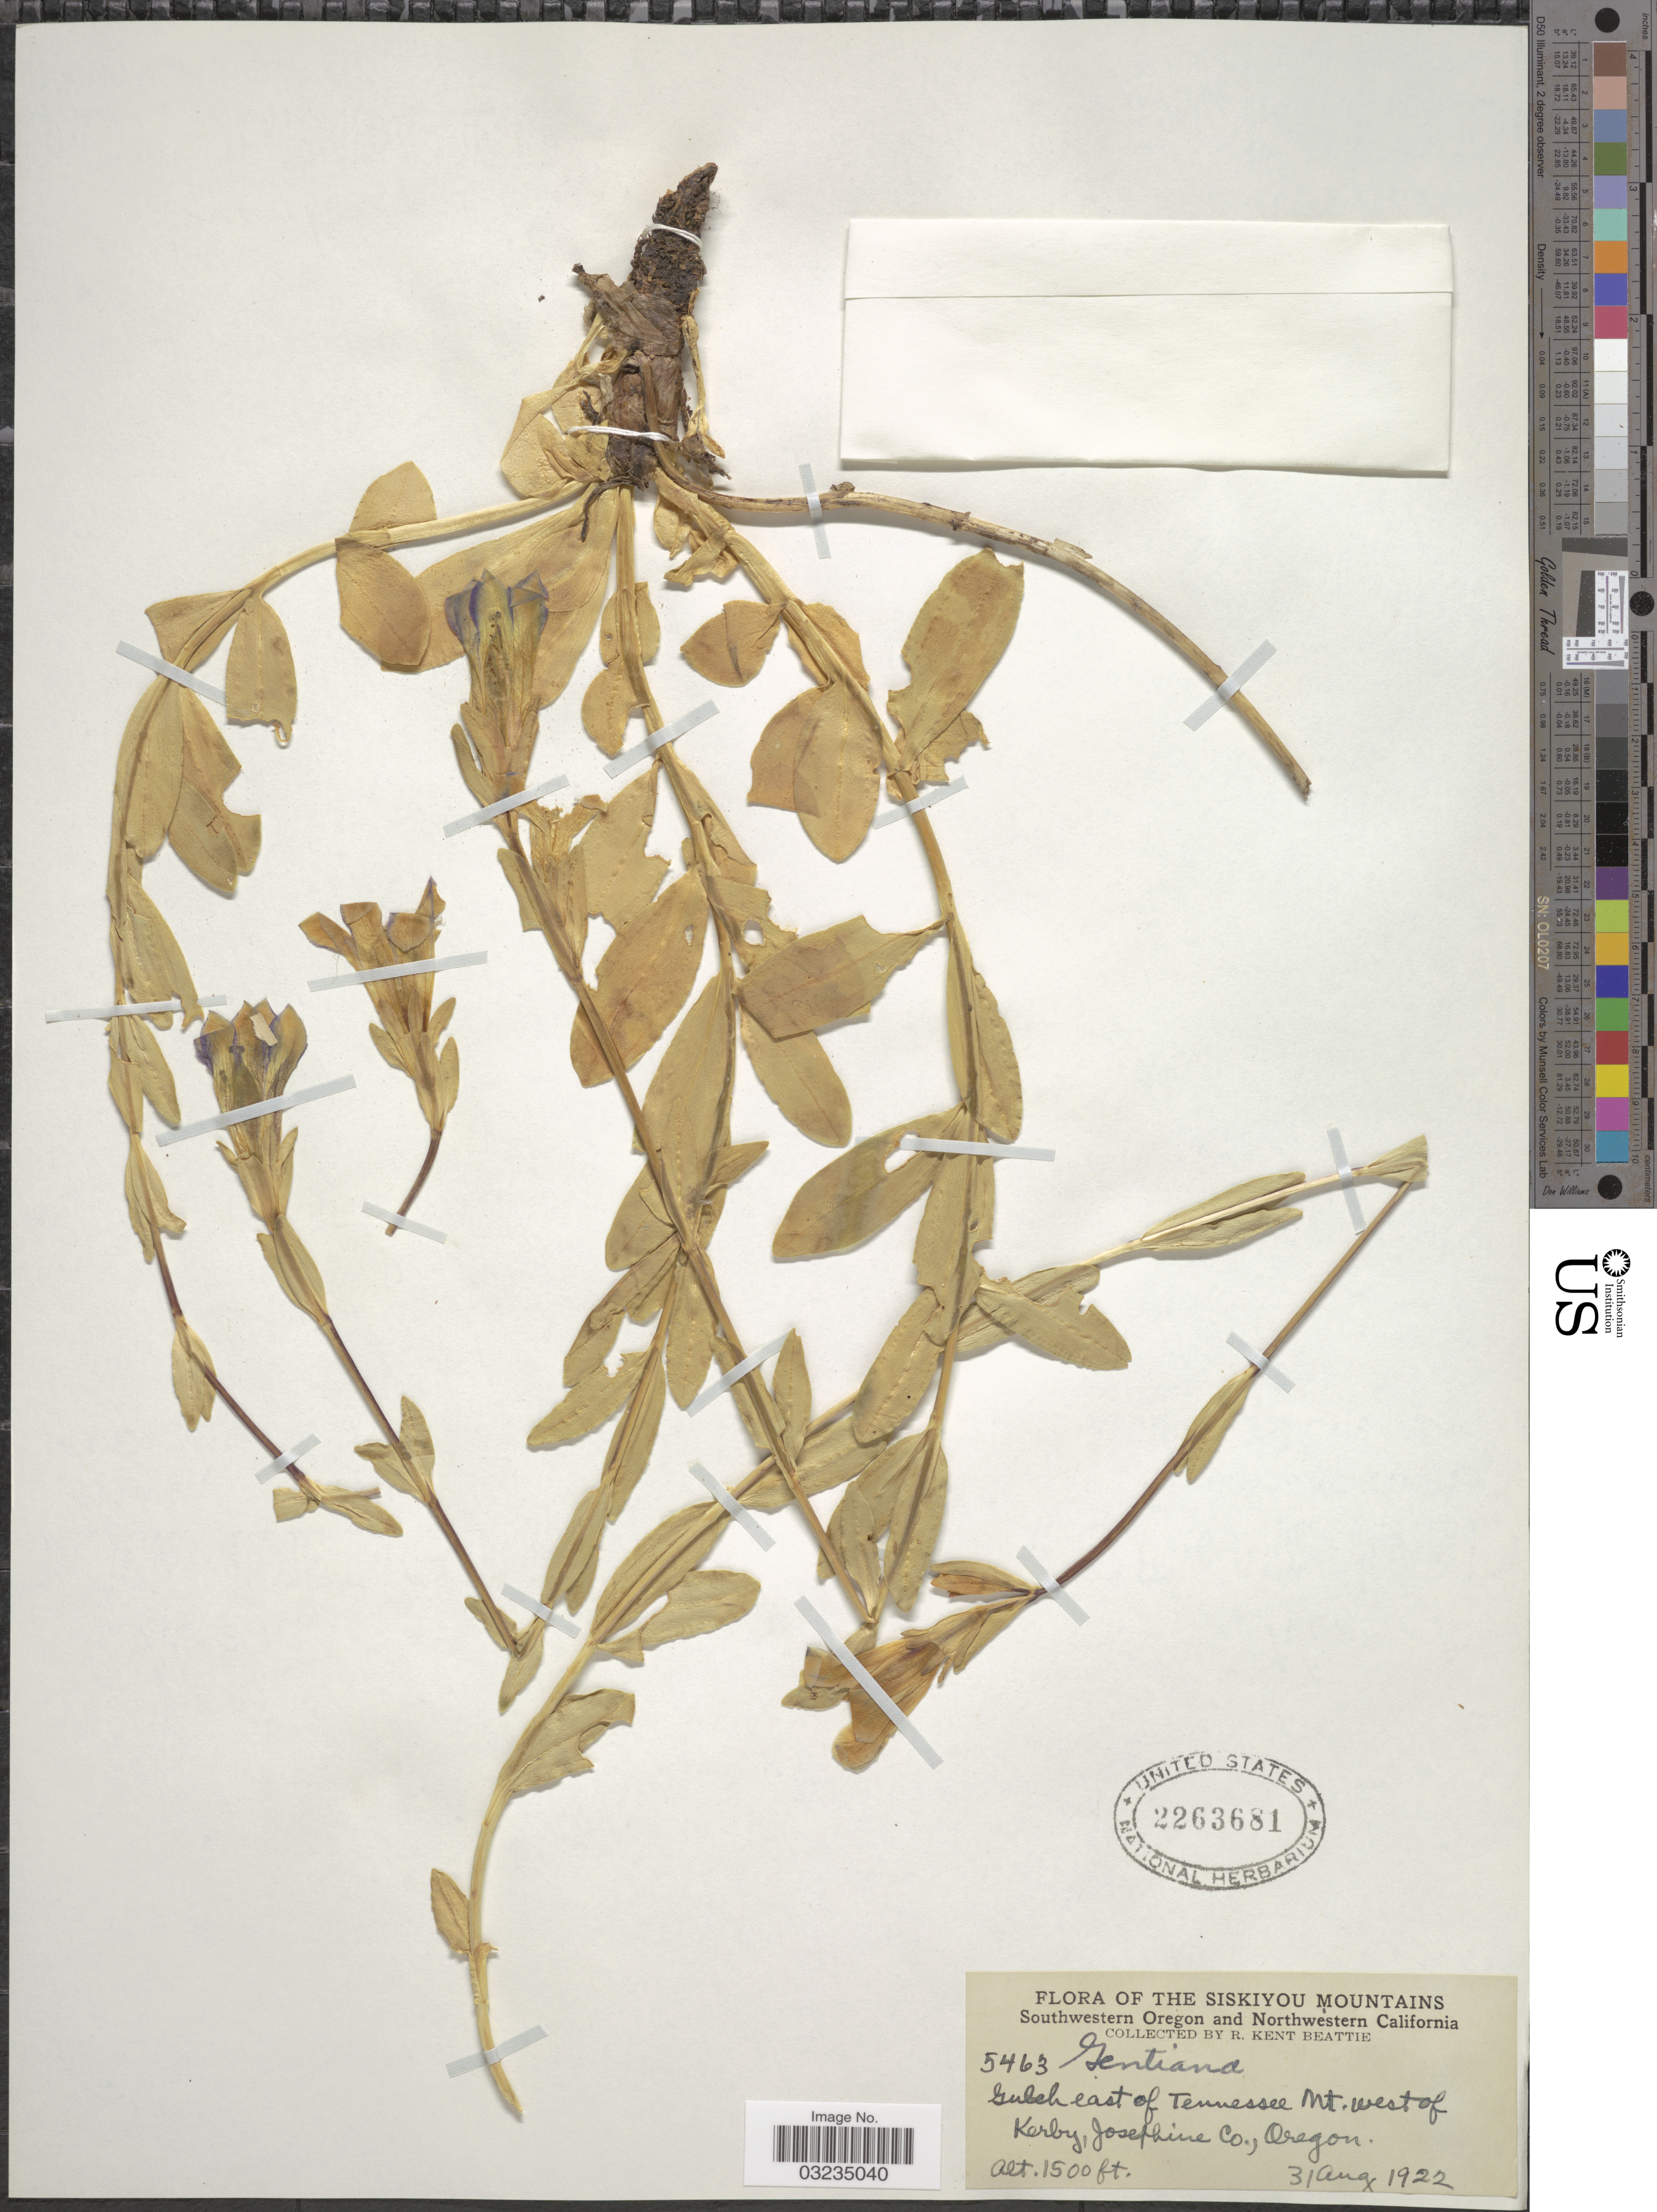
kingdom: Plantae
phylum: Tracheophyta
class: Magnoliopsida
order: Gentianales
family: Gentianaceae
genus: Gentiana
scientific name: Gentiana sp.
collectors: R. K. Beattie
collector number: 5463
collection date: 1922-08-31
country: United States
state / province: Oregon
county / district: Josephine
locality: Siskiyou Mountains. Southwestern Oregon. Kerby, Josephine Co.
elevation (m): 457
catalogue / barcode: US 2263681